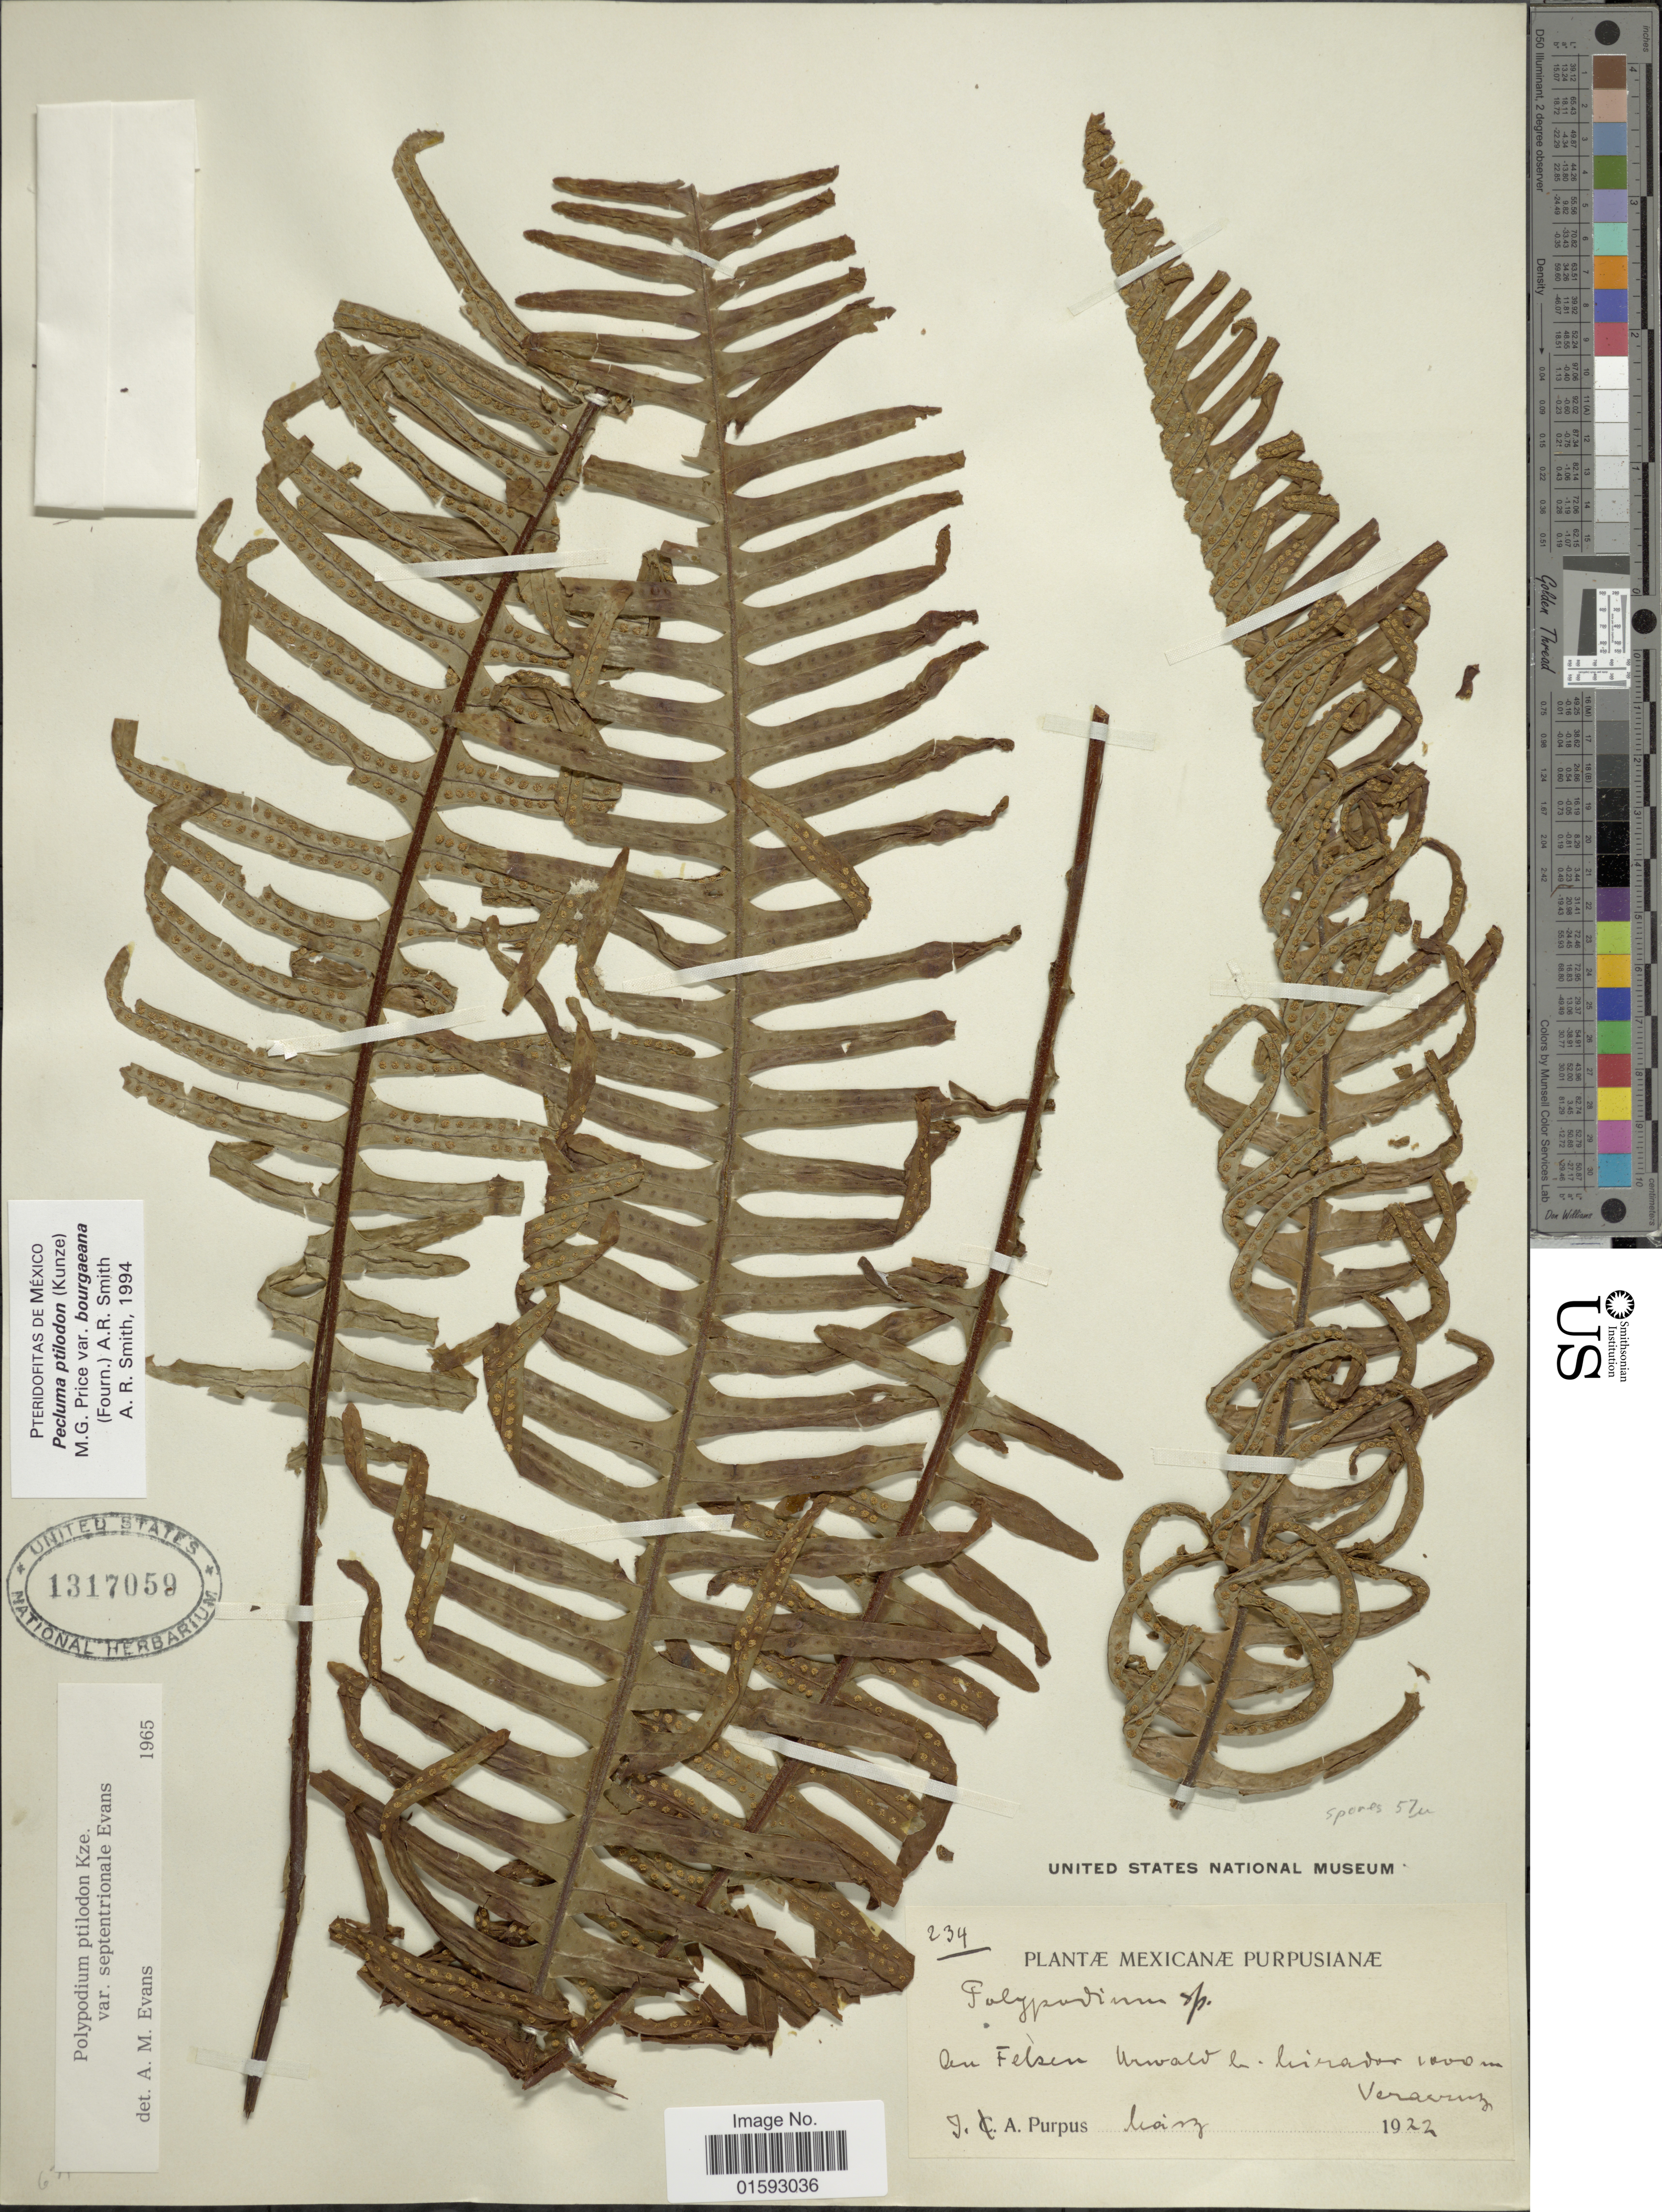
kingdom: Plantae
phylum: Tracheophyta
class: Polypodiopsida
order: Polypodiales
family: Polypodiaceae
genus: Pecluma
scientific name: Pecluma ptilodos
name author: (Kunze) Price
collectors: J. A. Purpus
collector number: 234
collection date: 1922-03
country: Mexico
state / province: Veracruz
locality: Au Flesen Urwald h. Mirador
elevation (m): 1000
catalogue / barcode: US 1317059